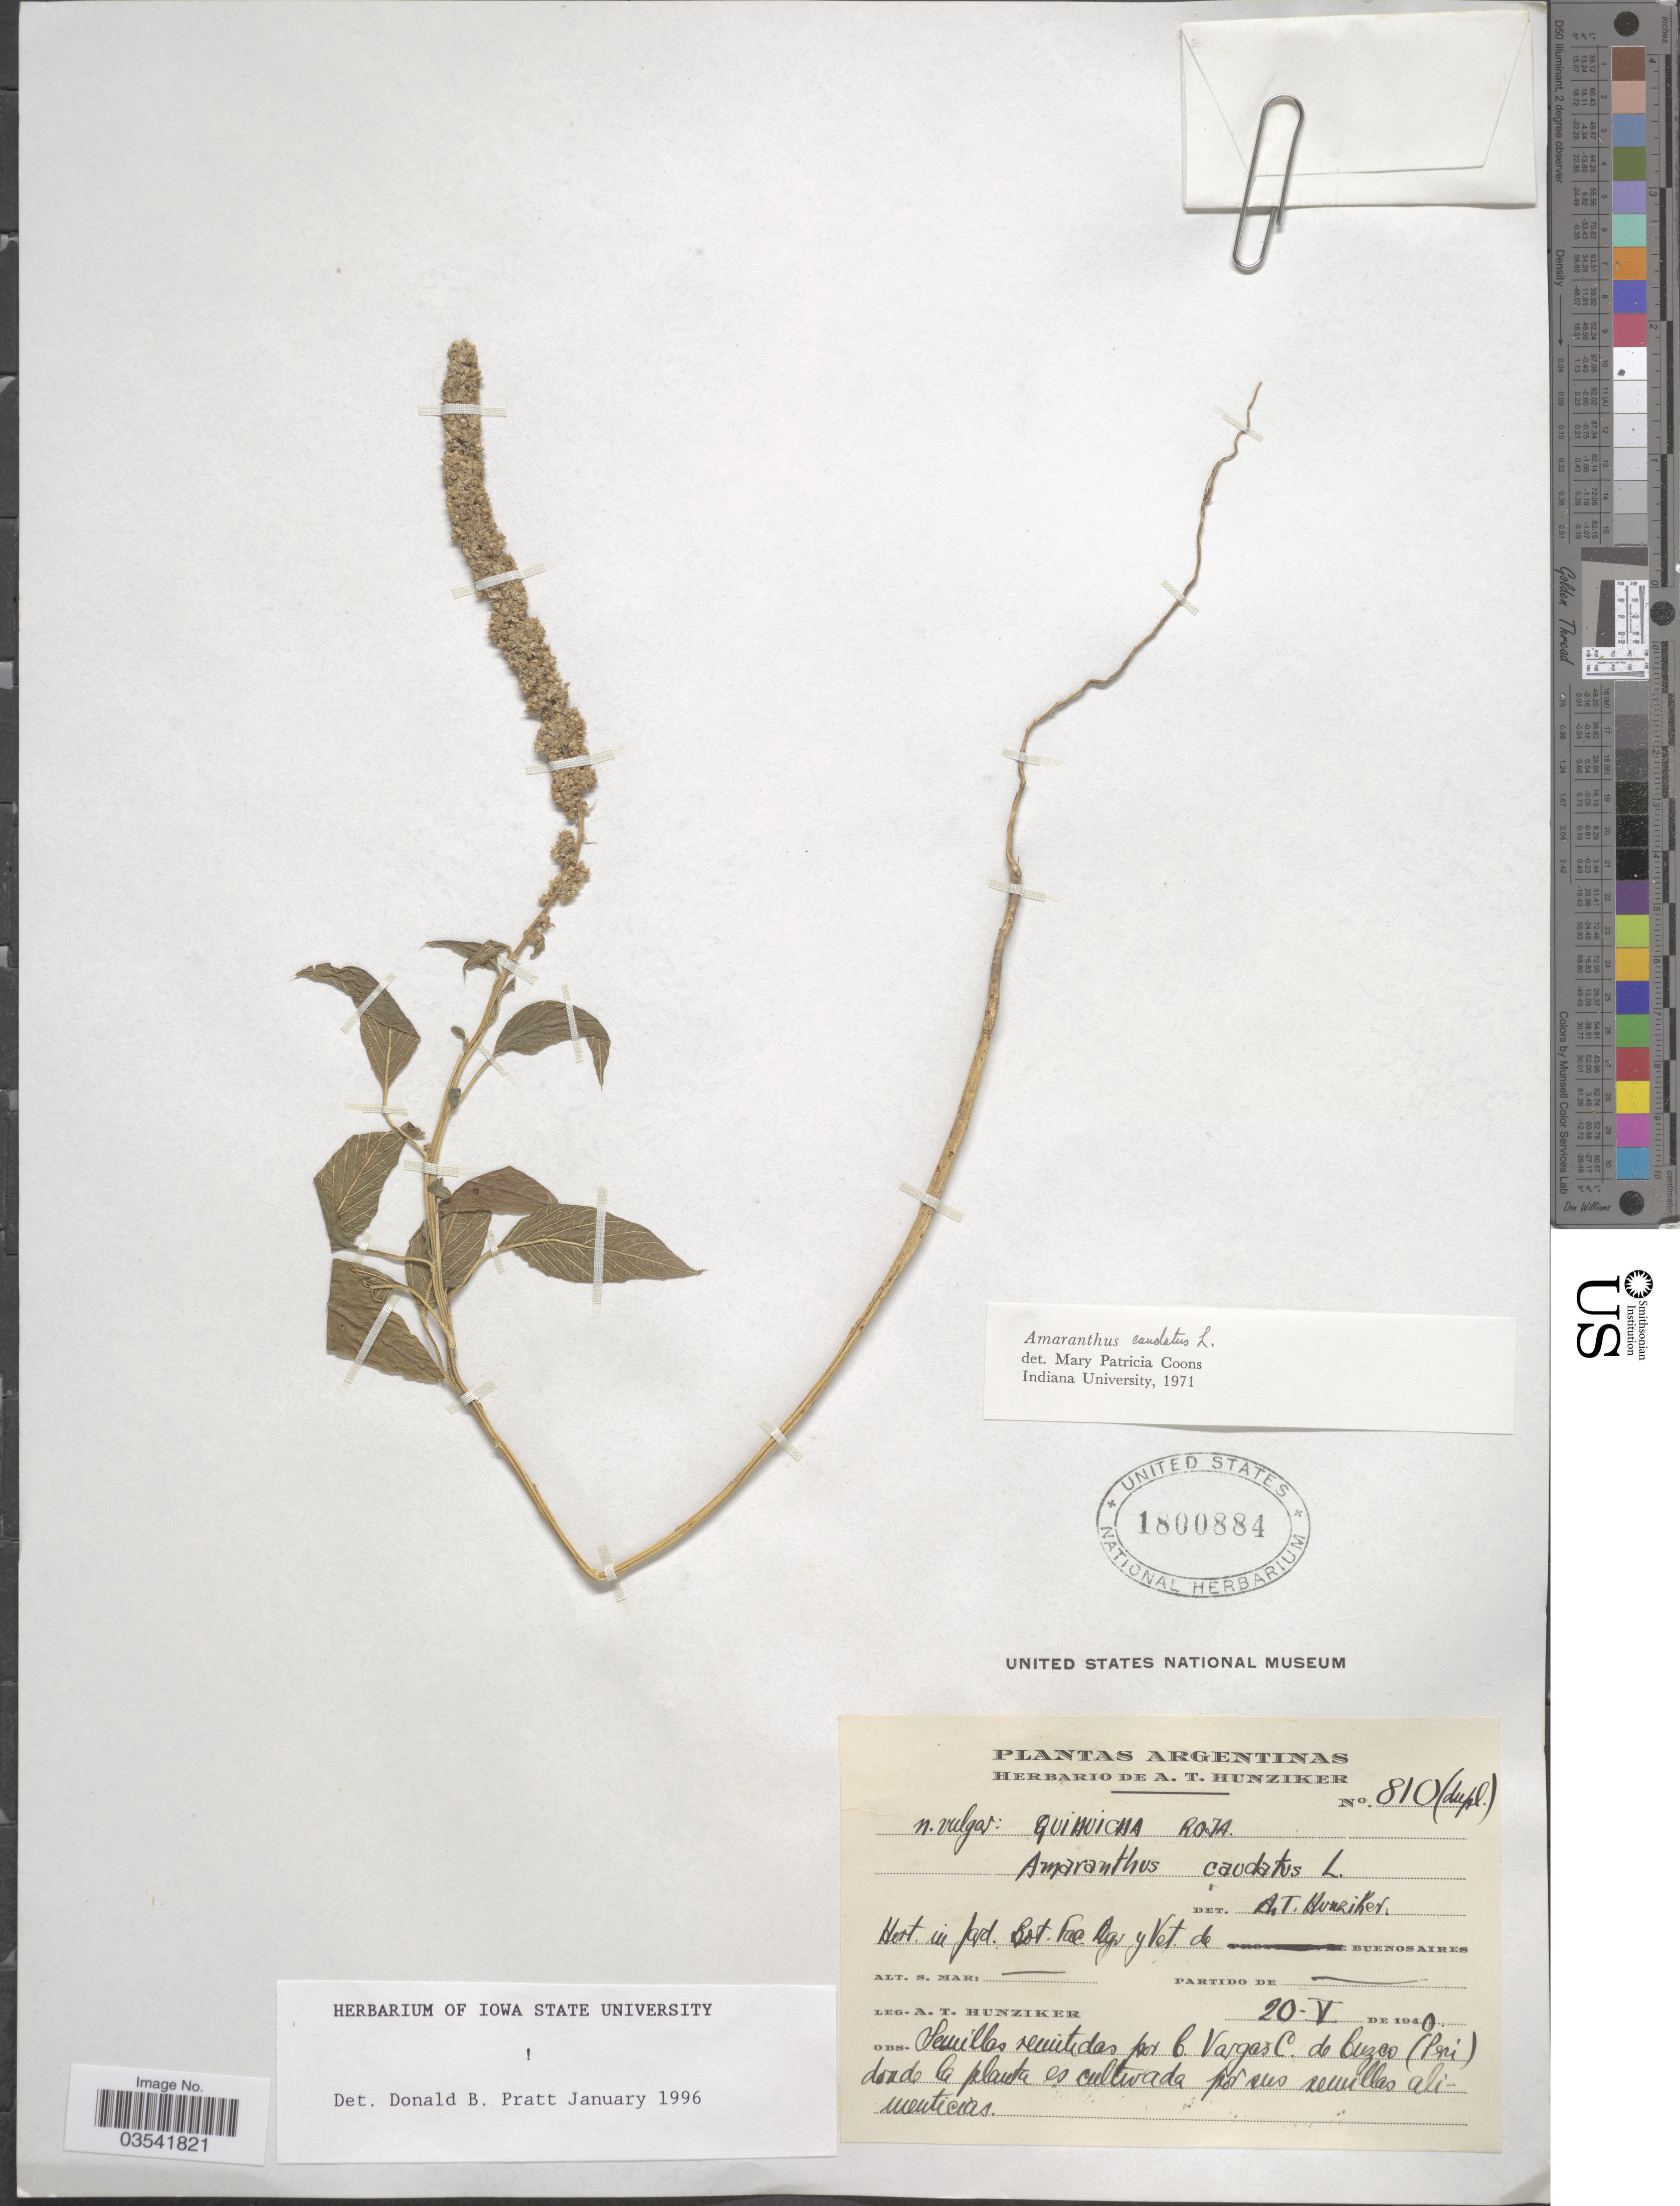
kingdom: Plantae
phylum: Tracheophyta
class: Magnoliopsida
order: Caryophyllales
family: Amaranthaceae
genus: Amaranthus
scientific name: Amaranthus caudatus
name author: L.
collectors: A. T. Hunziker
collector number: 810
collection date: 1940-05-20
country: Argentina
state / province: Buenos Aires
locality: Hort. in Jard. Bot. Fac. Agr. y Vet. de Buenos Aires.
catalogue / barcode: US 1800884